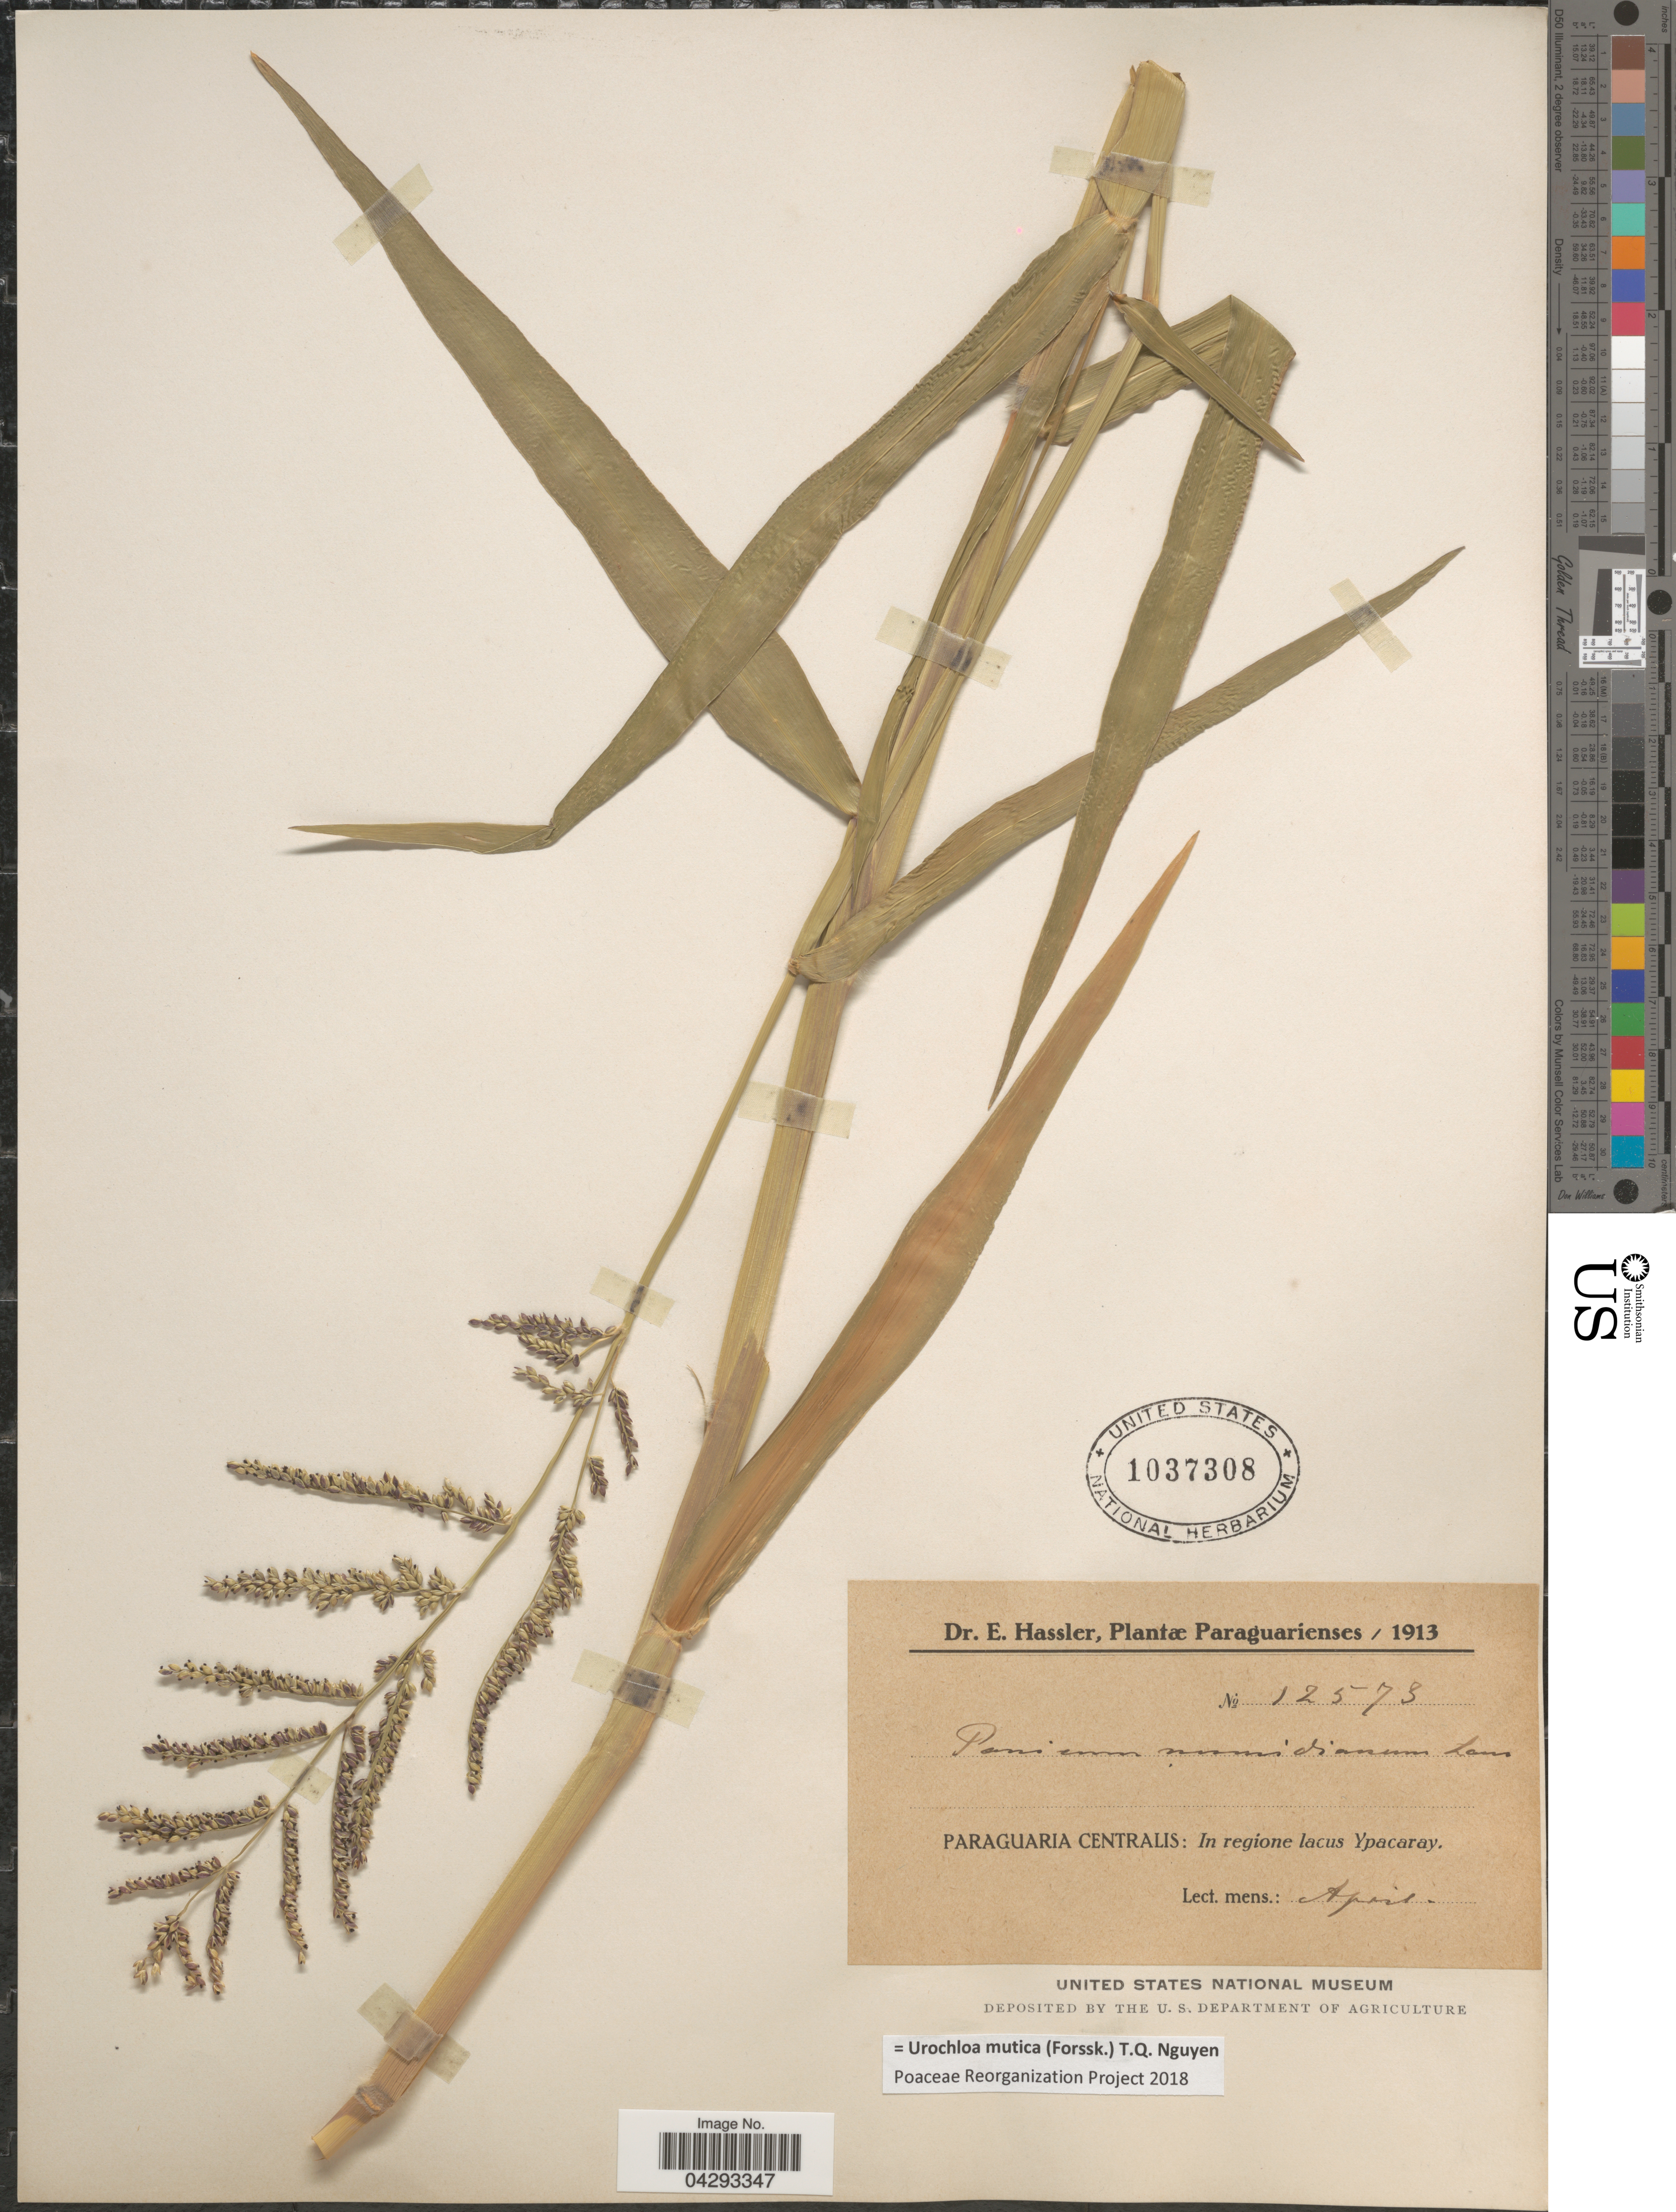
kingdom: Plantae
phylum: Tracheophyta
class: Liliopsida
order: Poales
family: Poaceae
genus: Urochloa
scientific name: Urochloa mutica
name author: (Forssk.) T.Q. Nguyen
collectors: E. Hassler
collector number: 12573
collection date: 1913-04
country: Paraguay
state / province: Paraguari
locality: Paraguaria Centralis: In regione lacus Ypacaray.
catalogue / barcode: US 1037308